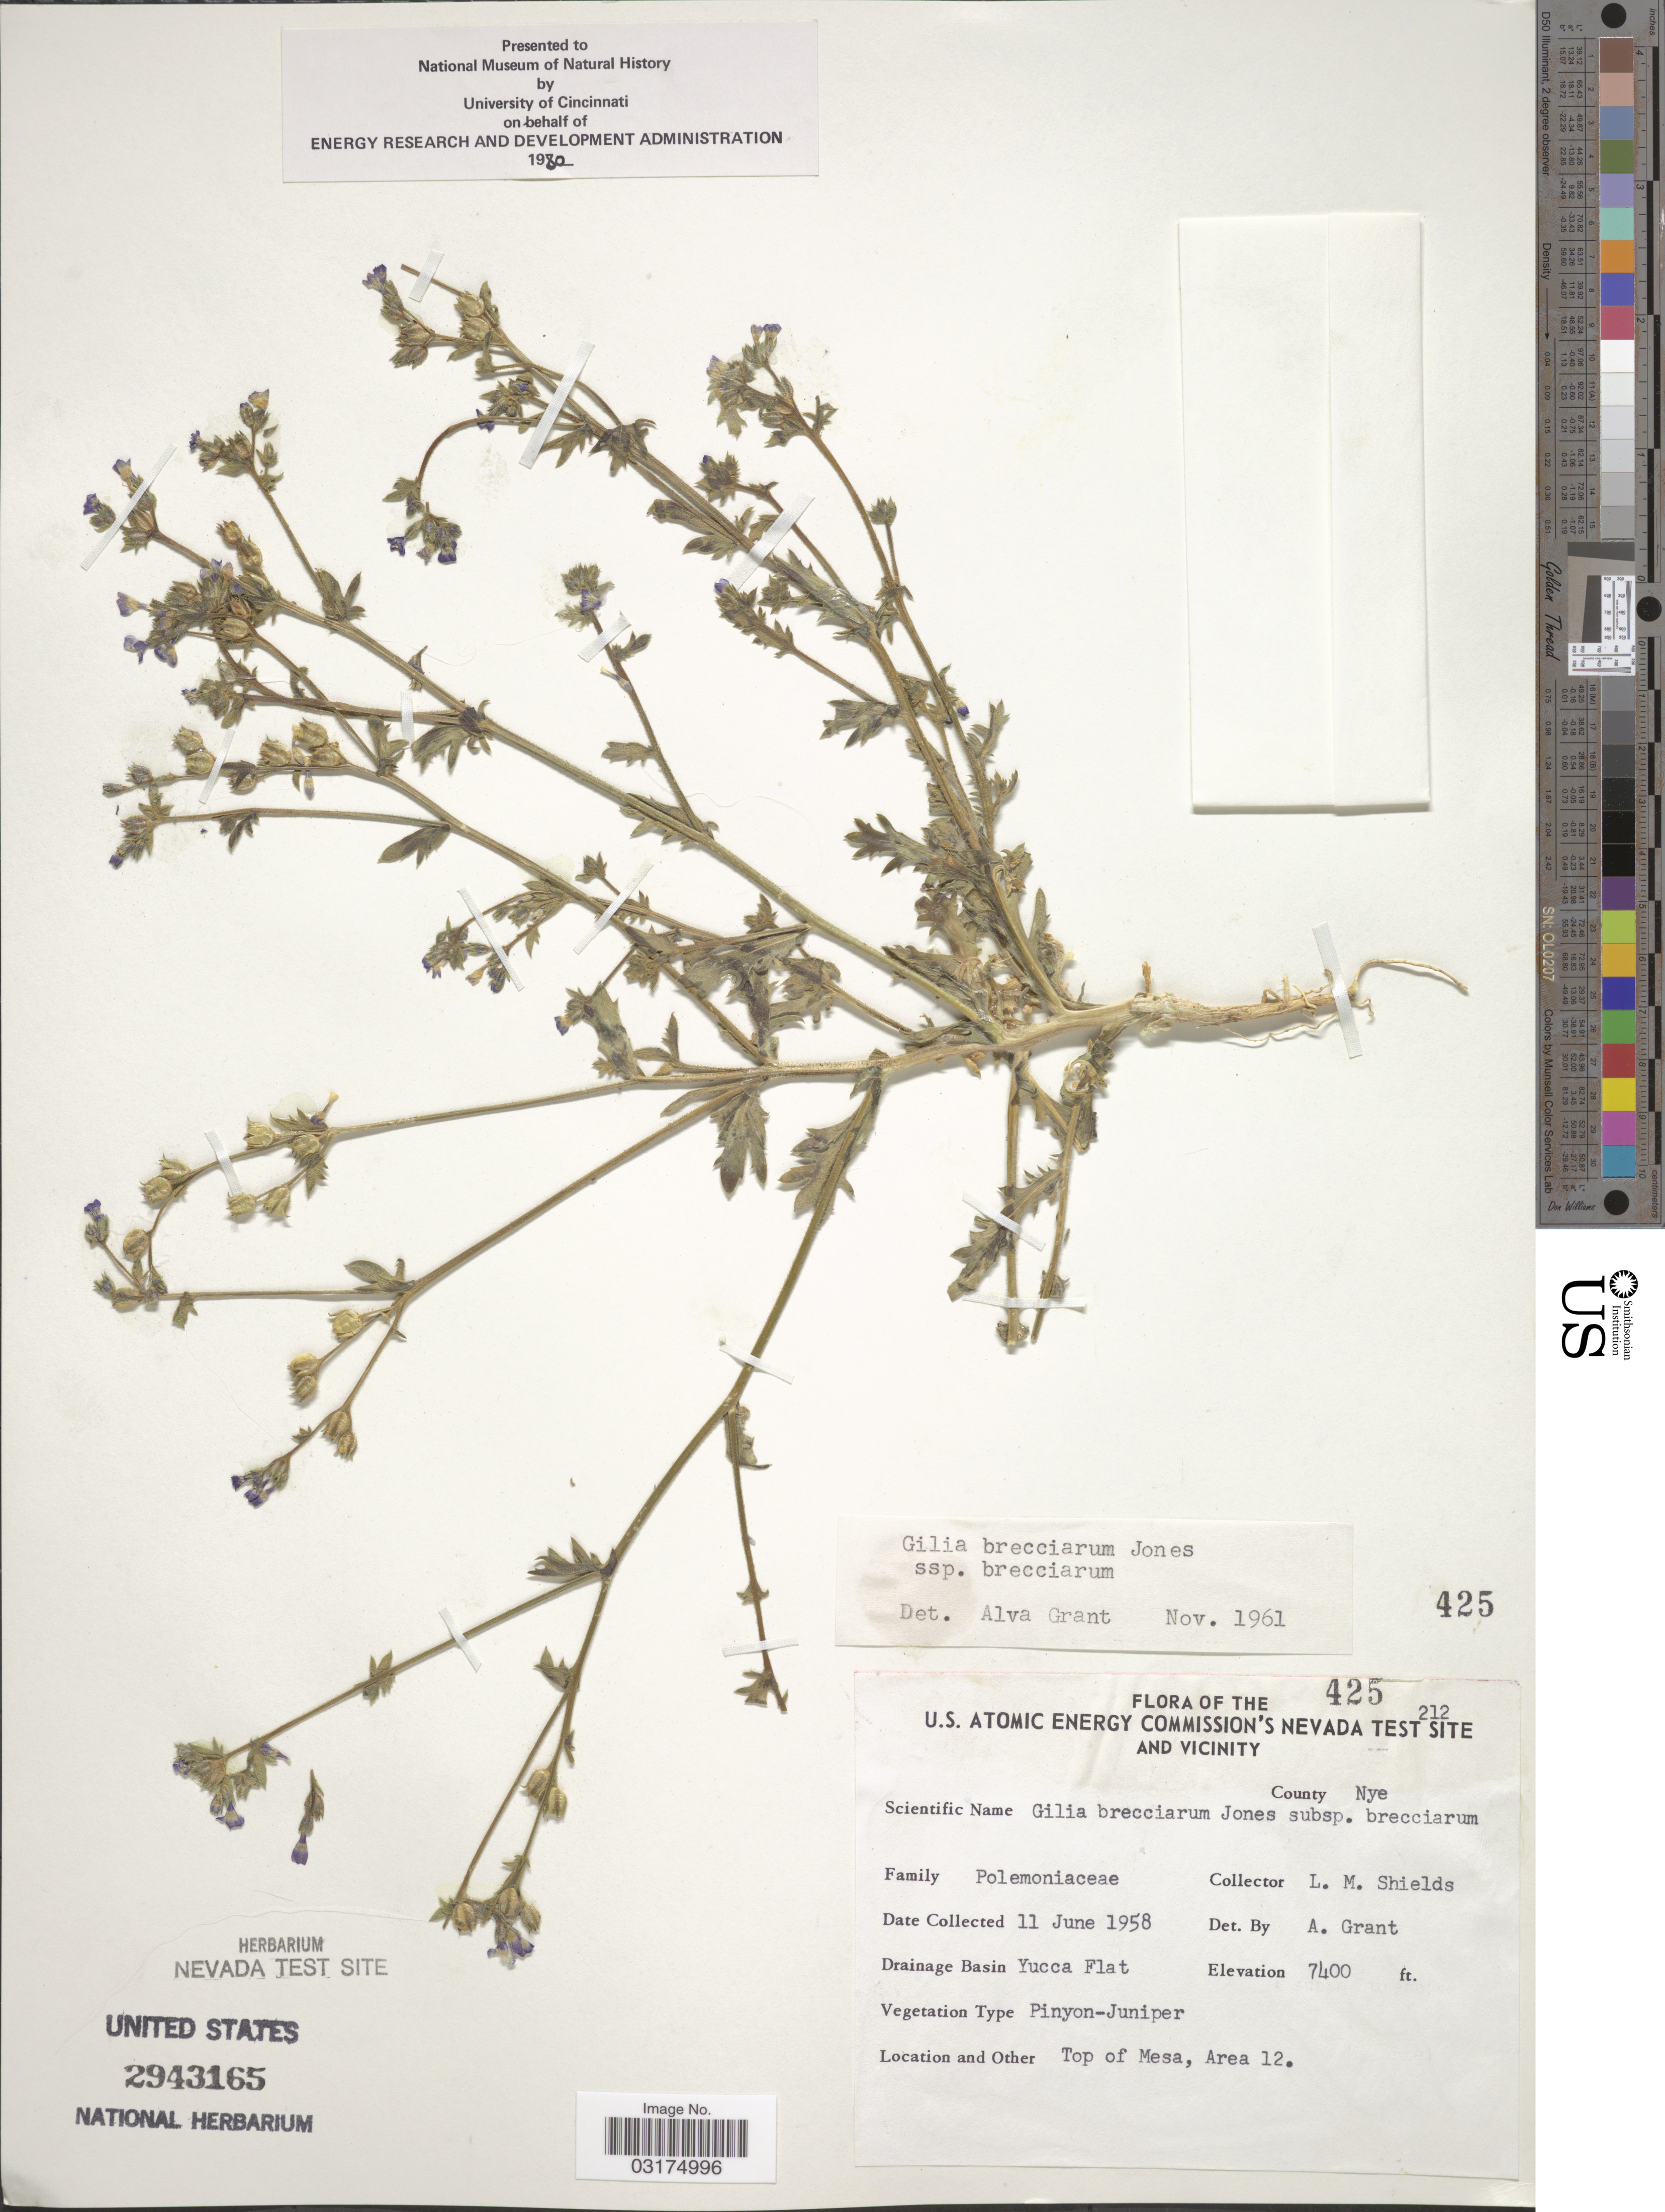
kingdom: Plantae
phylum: Tracheophyta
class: Magnoliopsida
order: Ericales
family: Polemoniaceae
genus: Gilia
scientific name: Gilia brecciarum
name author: M.E. Jones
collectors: L. Shields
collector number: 425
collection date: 1958-06-11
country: United States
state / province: Nevada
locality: The U. S. Atomic Energy Commission's Nevada Test Site and Vicinity. County Nye. Drainage Basin Yucca Flat. Top of Mesa, Area 12.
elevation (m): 2256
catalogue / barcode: US 2943165